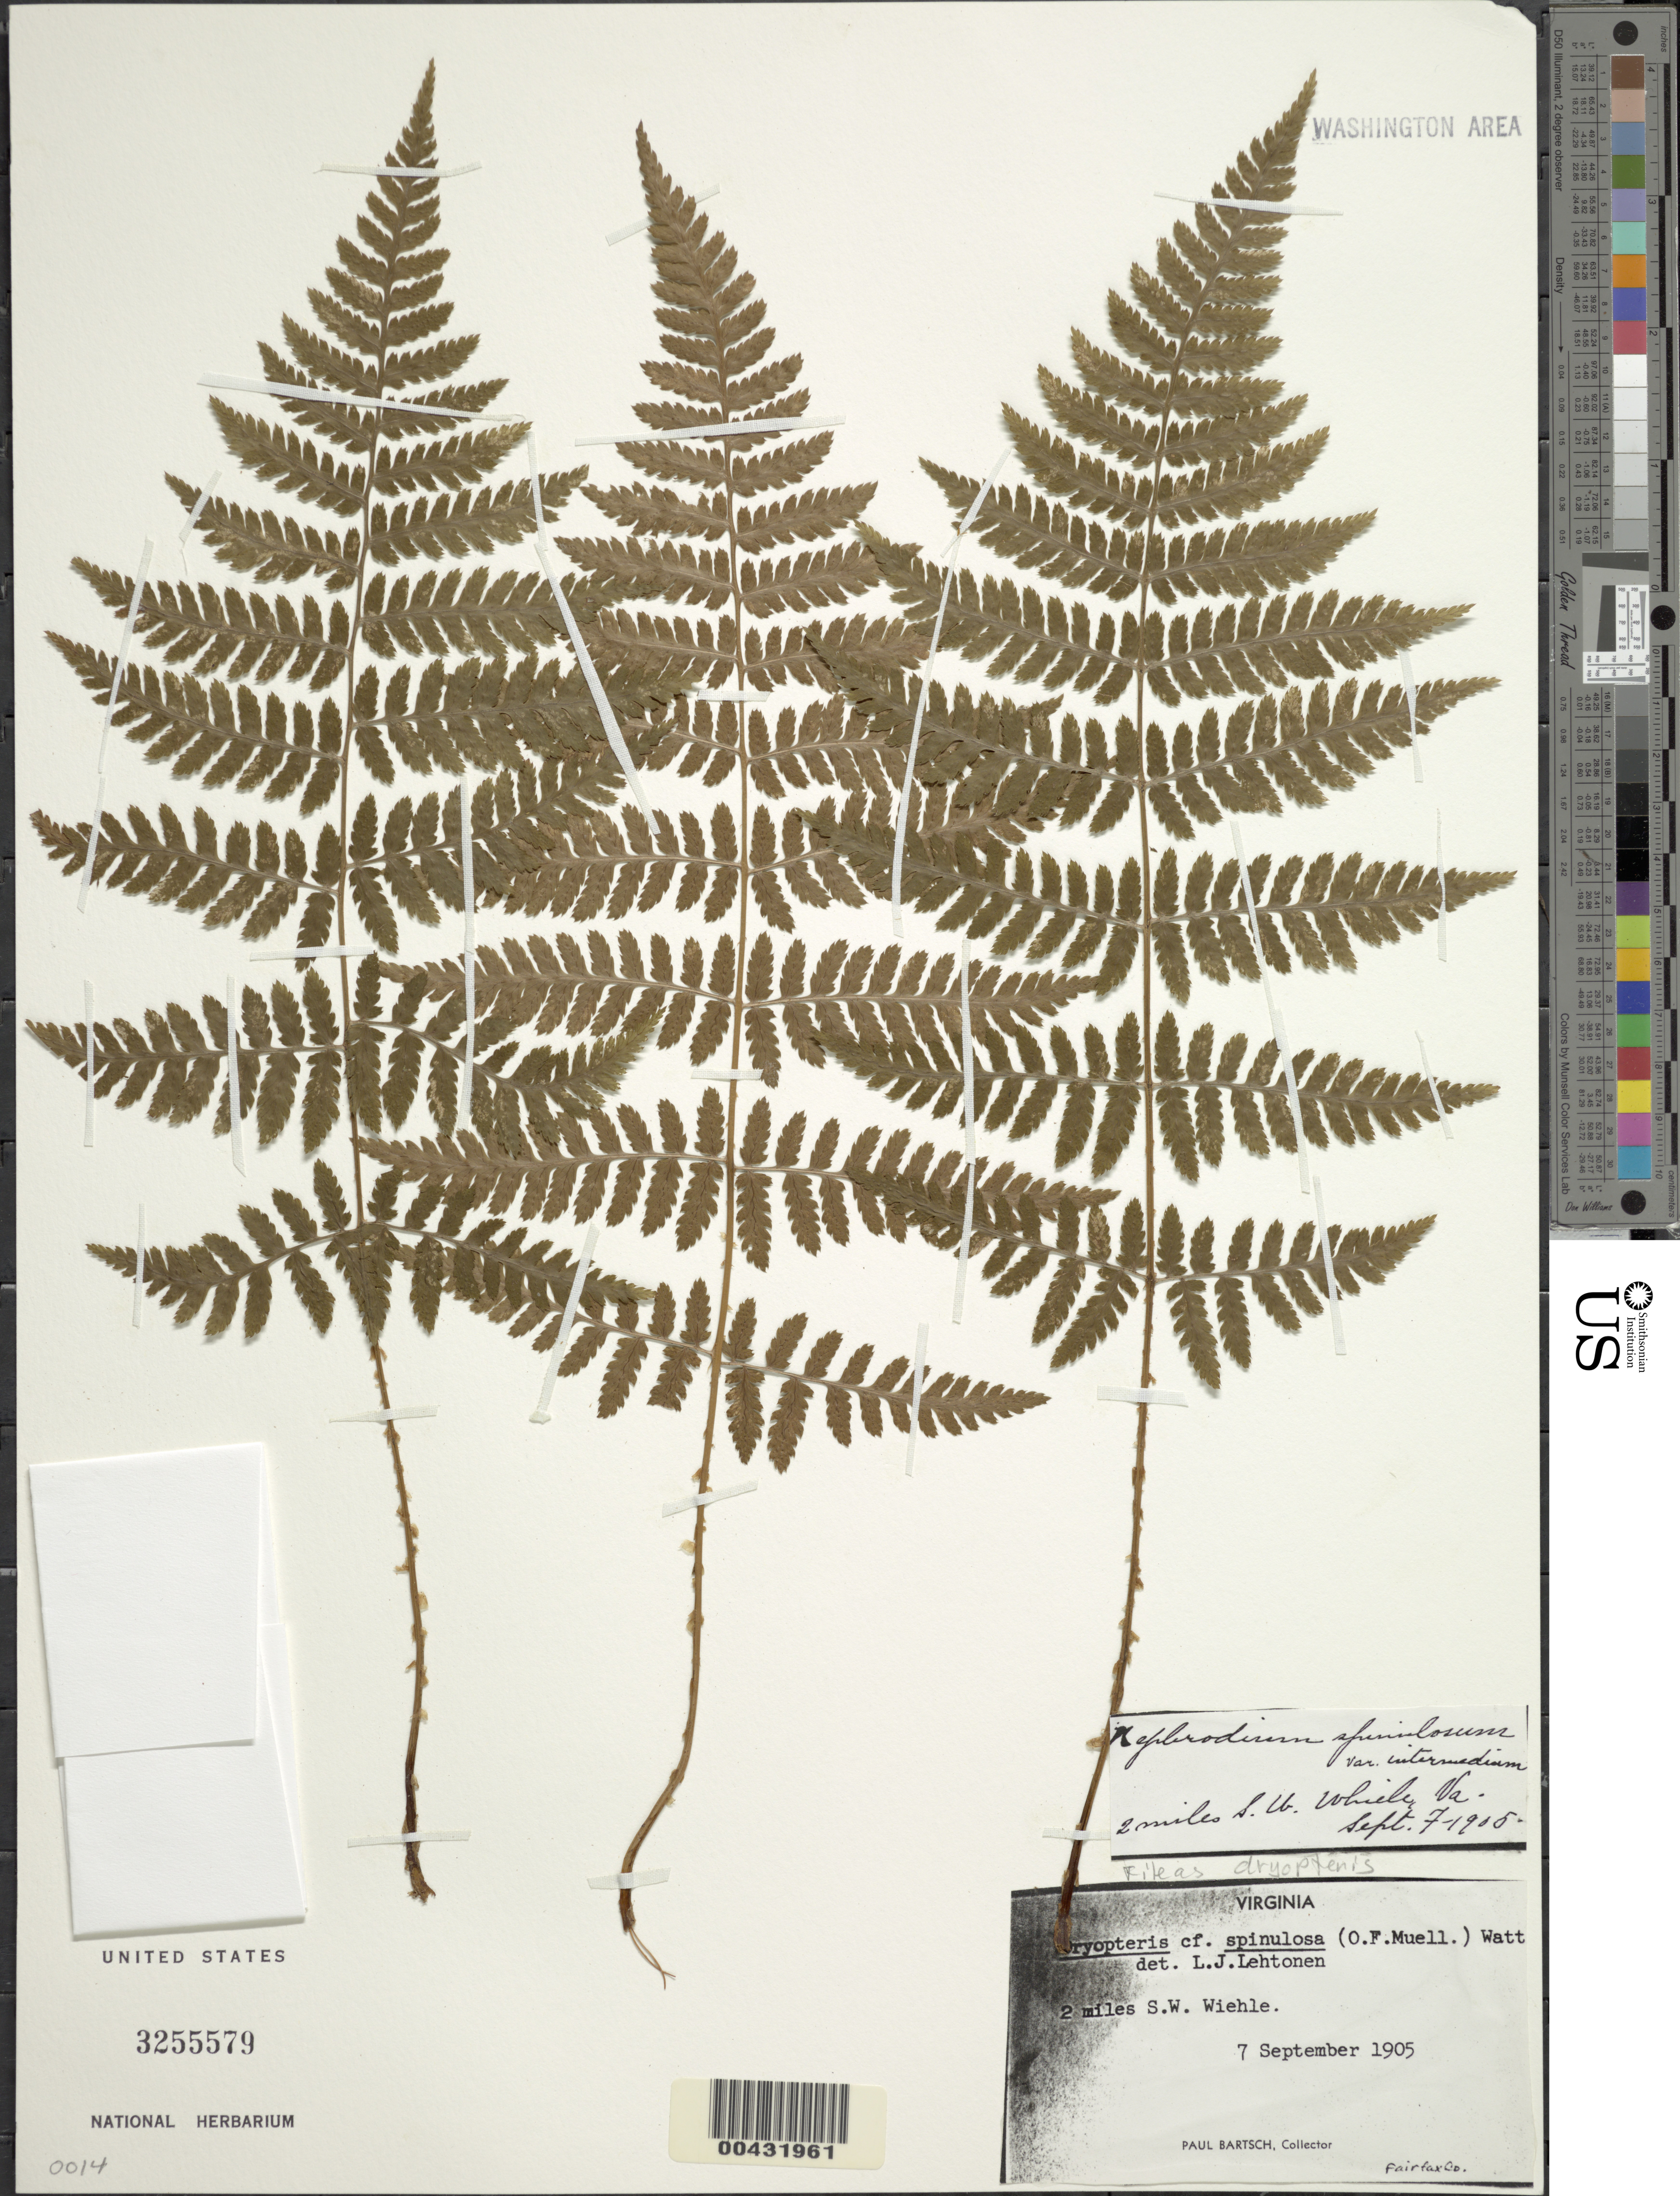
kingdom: Plantae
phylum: Tracheophyta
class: Polypodiopsida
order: Polypodiales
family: Dryopteridaceae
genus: Dryopteris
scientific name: Dryopteris carthusiana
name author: (Villars) H.P. Fuchs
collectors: P. Bartsch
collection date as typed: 07 Sep 1905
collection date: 1905-09-07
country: United States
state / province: Virginia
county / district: Fairfax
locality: SW of Wiehle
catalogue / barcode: US 3255579